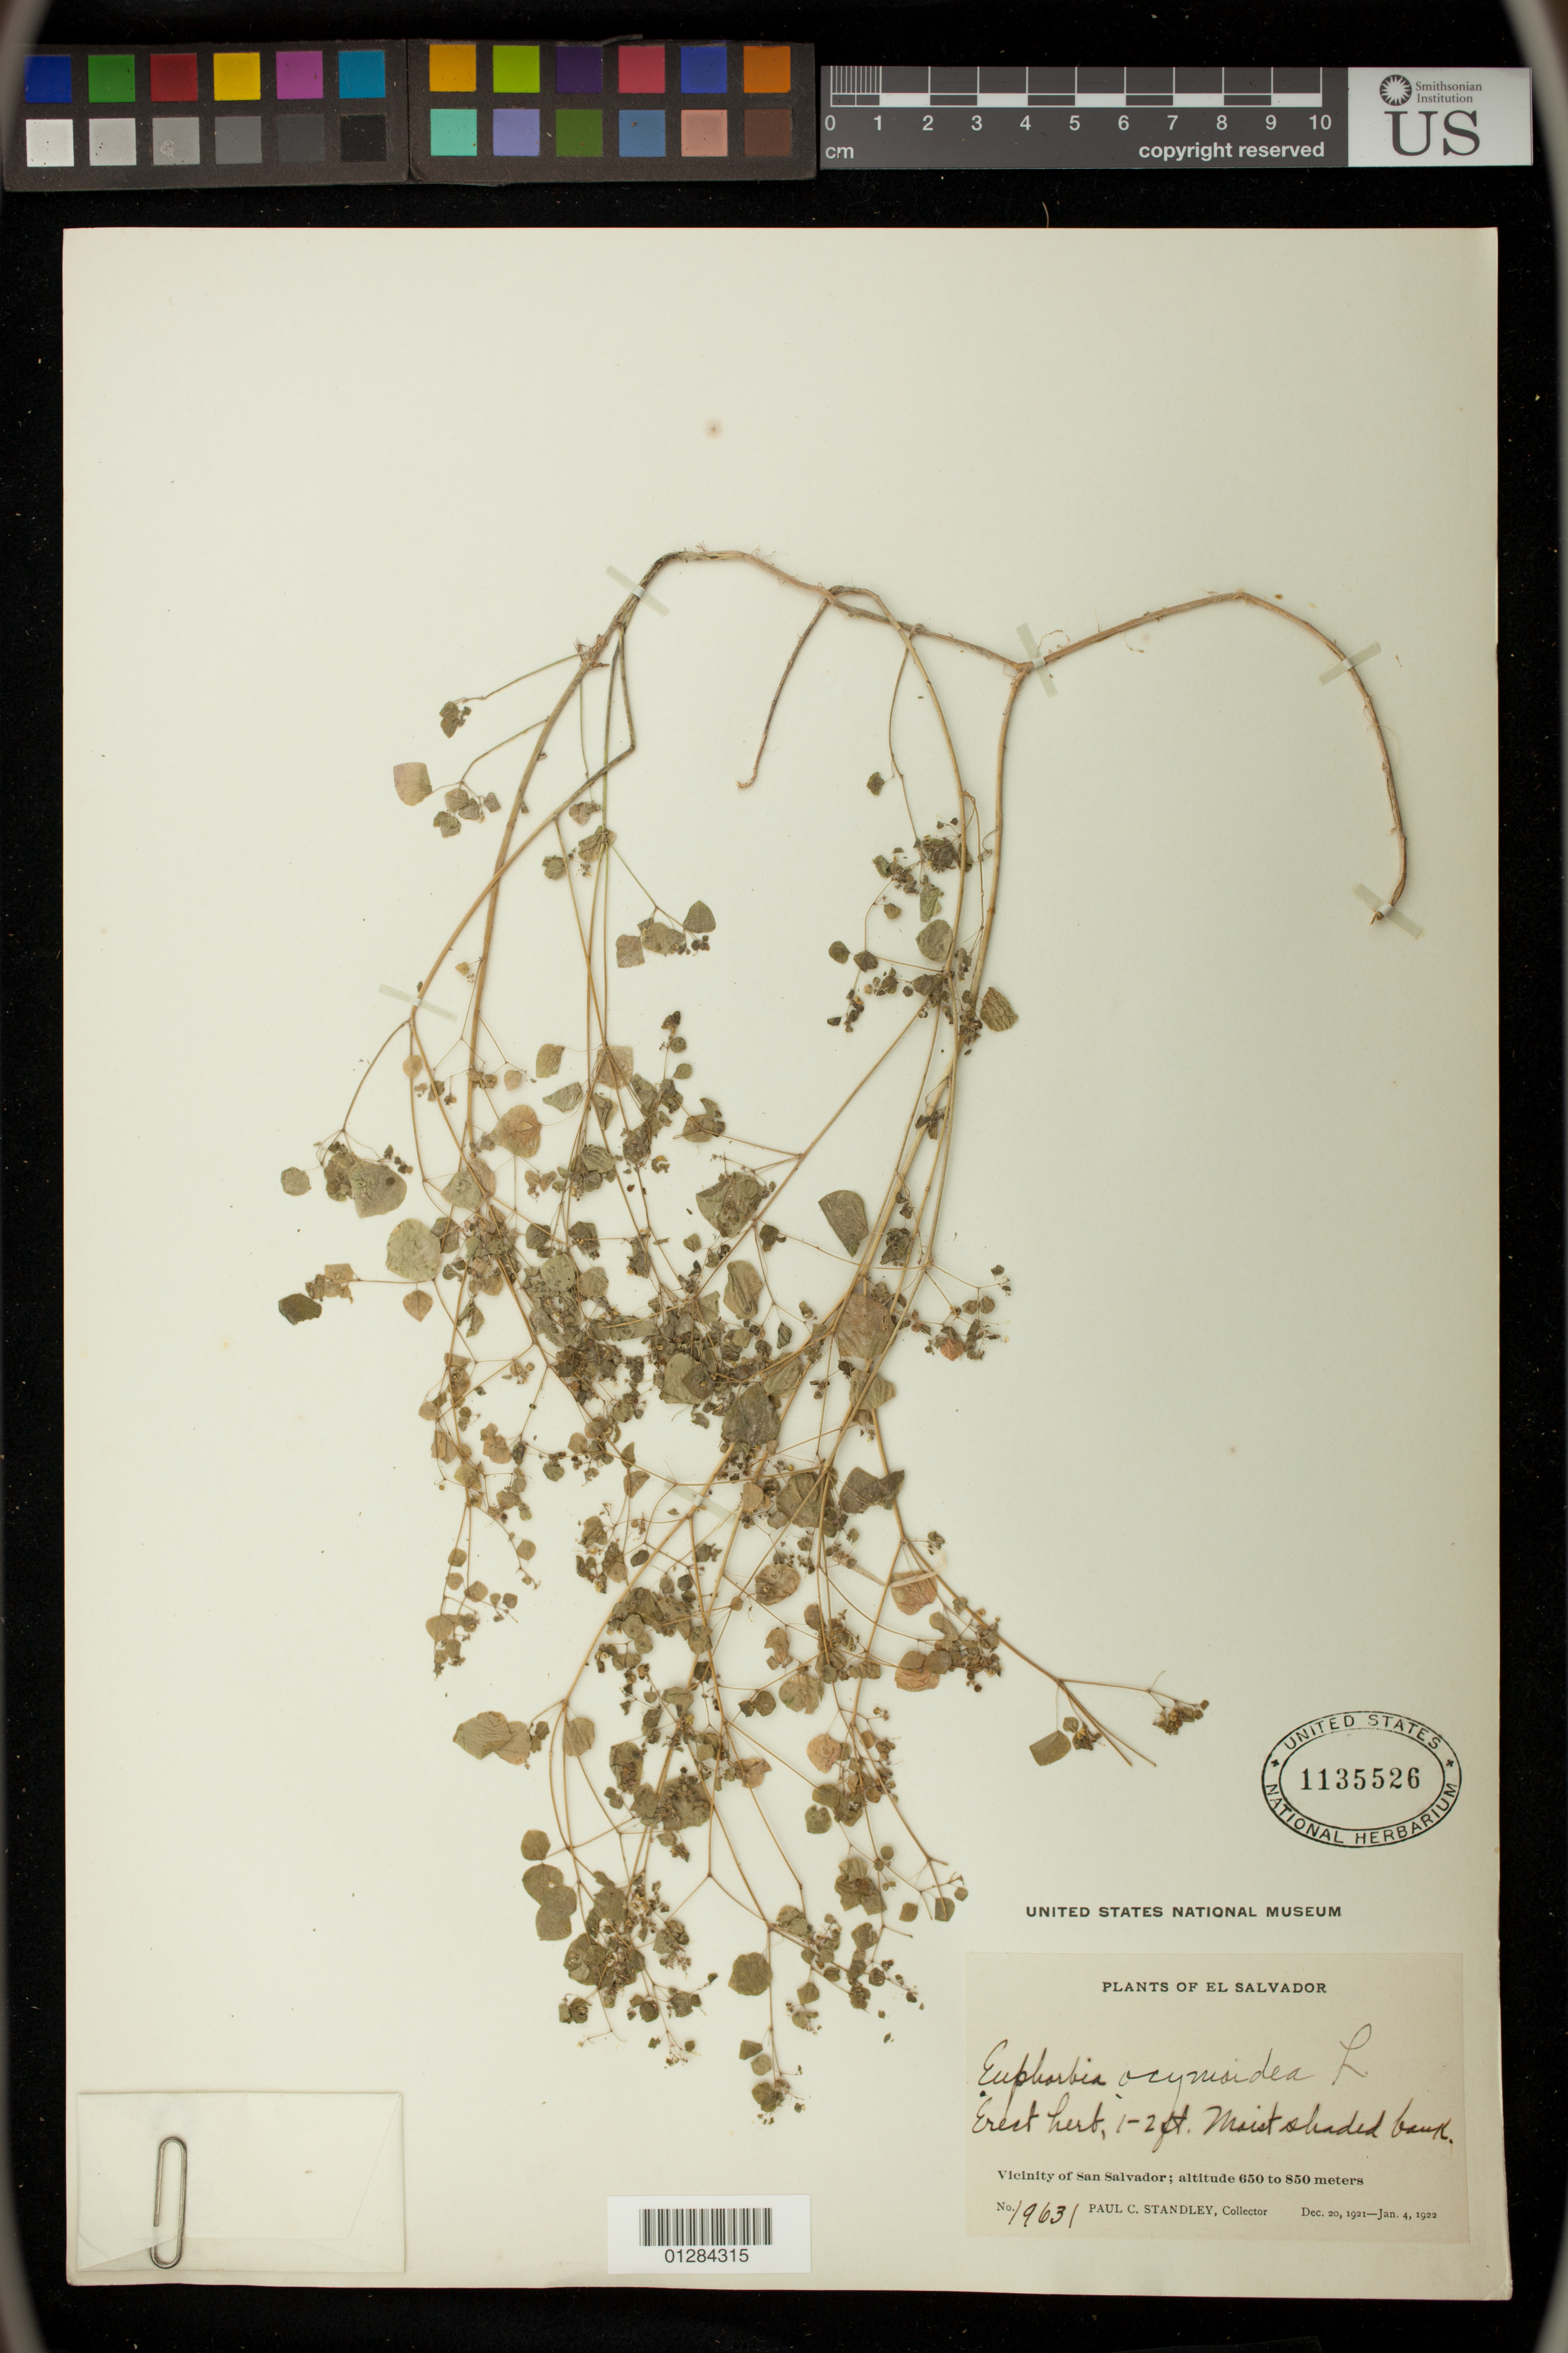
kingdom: Plantae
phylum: Tracheophyta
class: Magnoliopsida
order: Malpighiales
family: Euphorbiaceae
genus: Euphorbia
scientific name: Euphorbia ocymoidea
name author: L.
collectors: P. C. Standley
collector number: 19631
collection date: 1921-12-20/1922-01-04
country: El Salvador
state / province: San Salvador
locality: Vicinity of San Salvador.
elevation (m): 650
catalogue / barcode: US 1135526